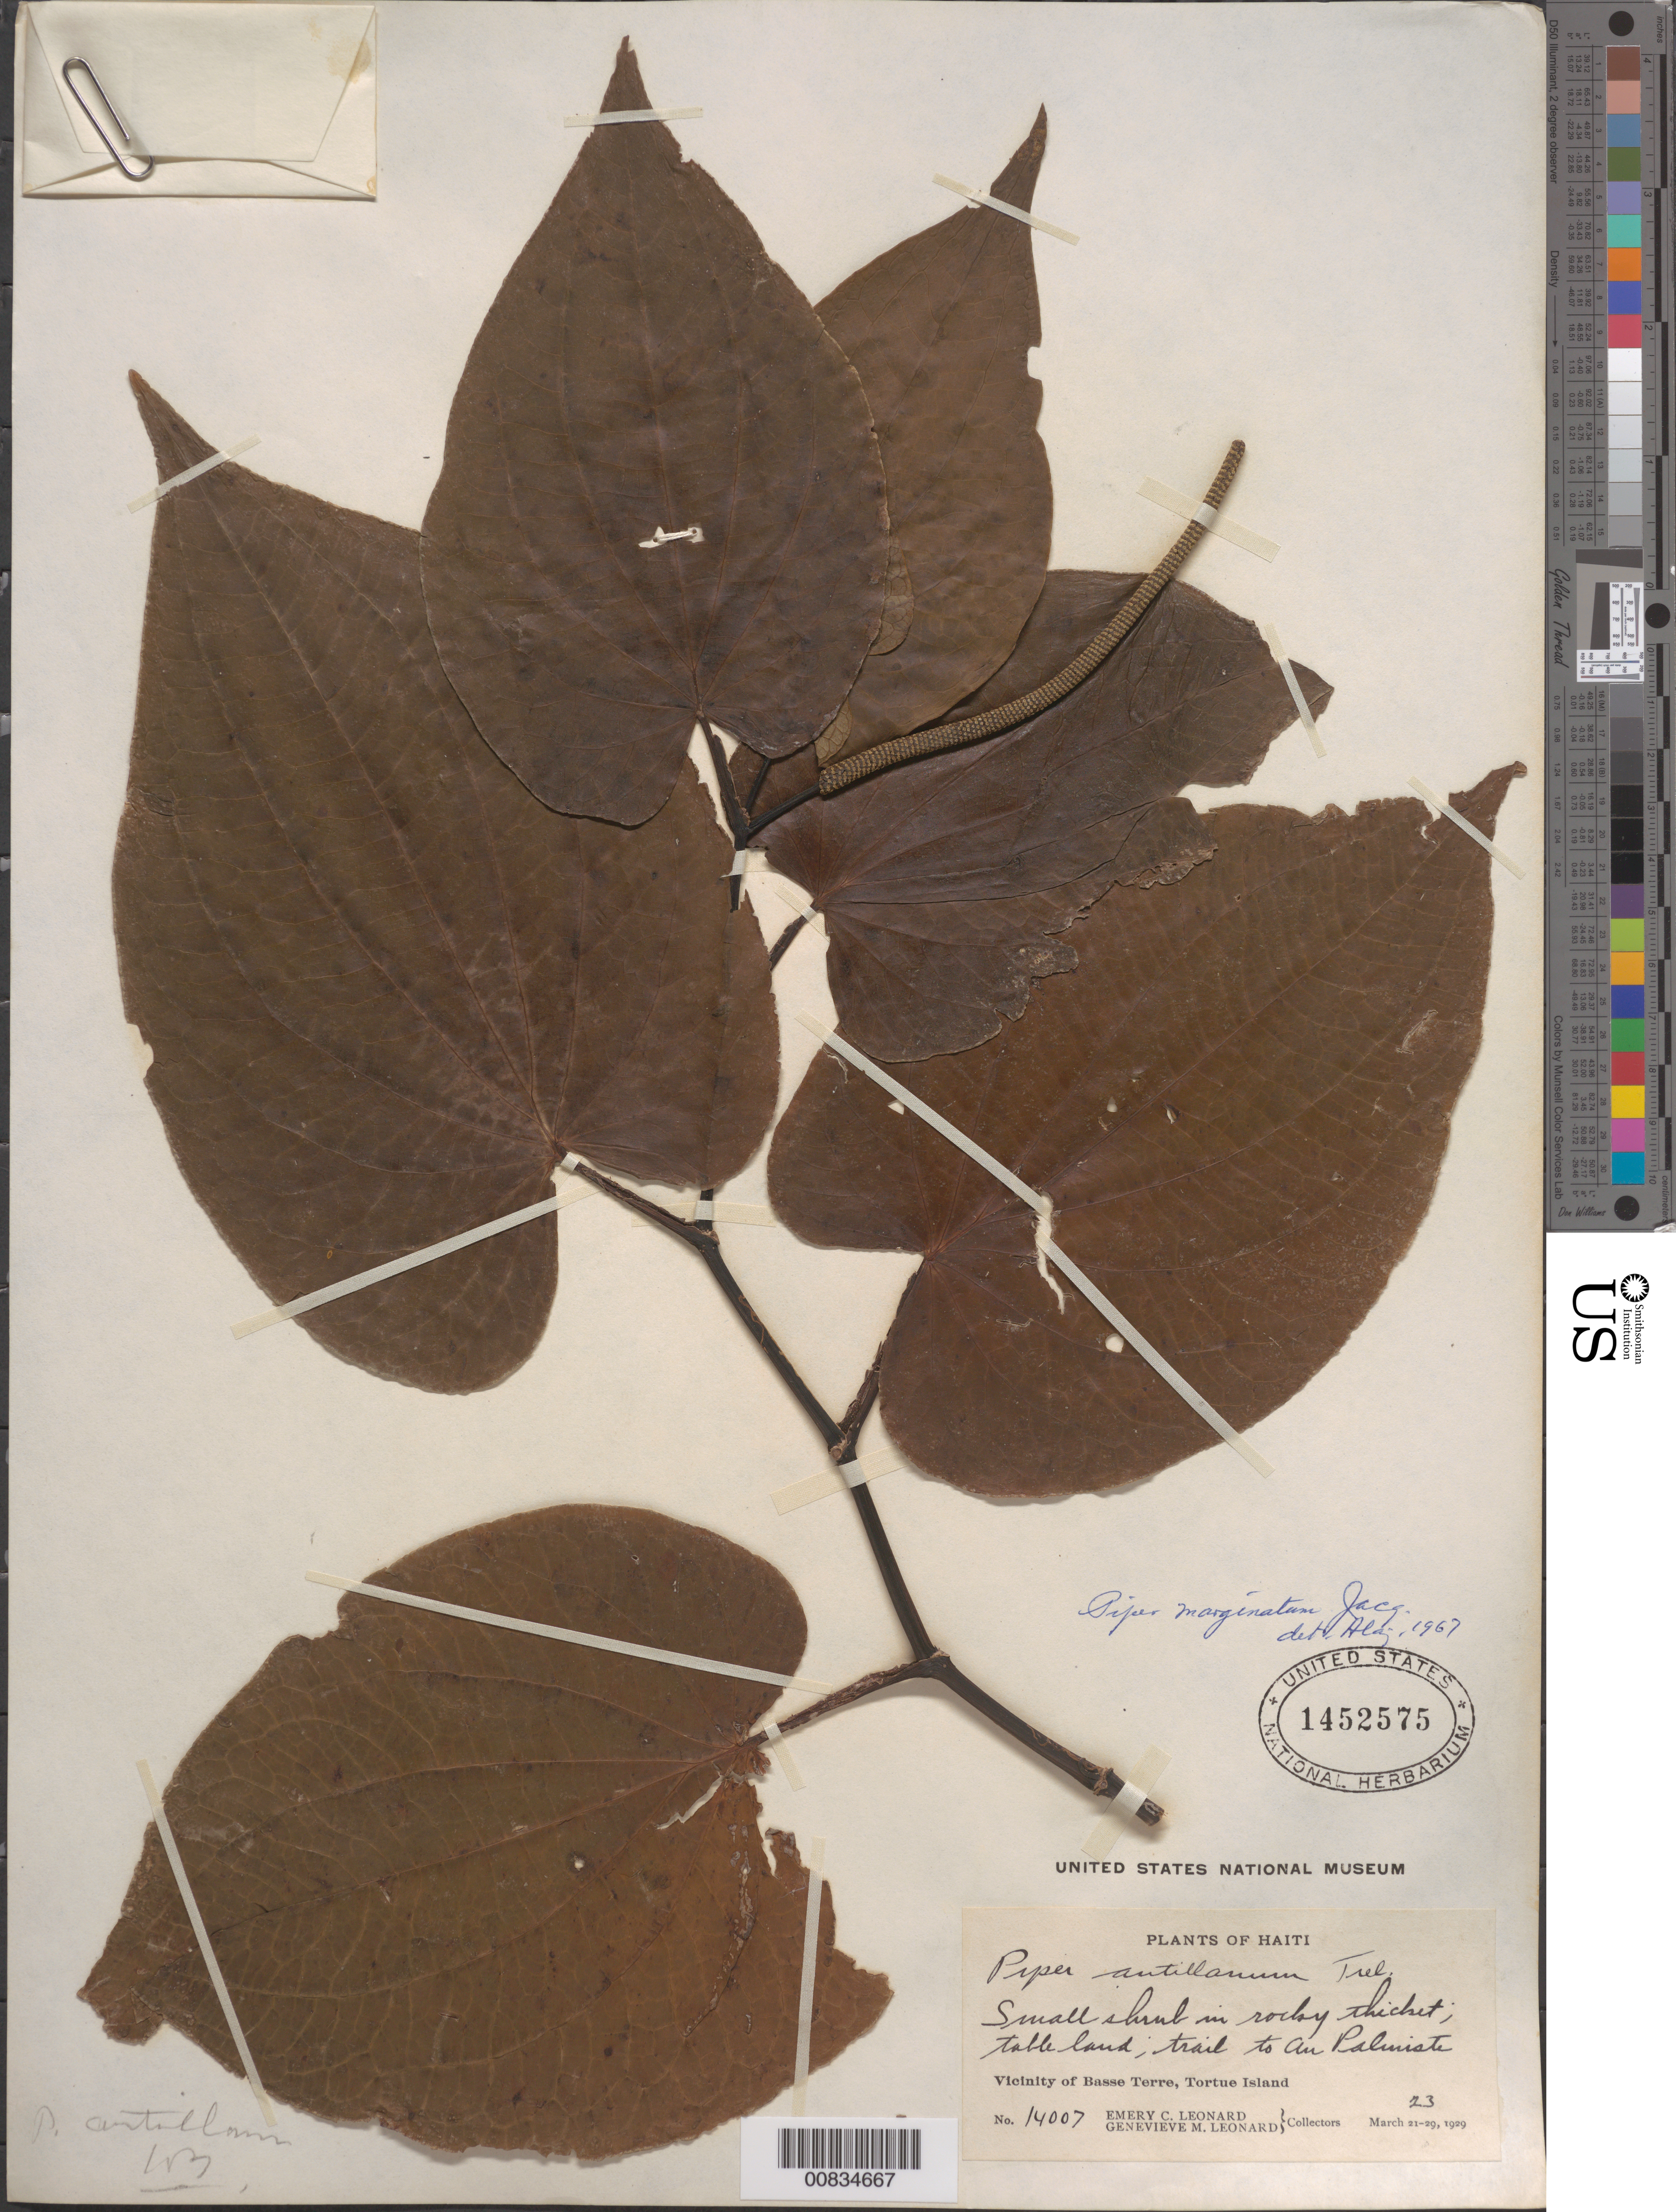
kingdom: Plantae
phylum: Tracheophyta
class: Magnoliopsida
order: Piperales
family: Piperaceae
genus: Piper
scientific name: Piper marginatum var. domatiiferum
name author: Trel.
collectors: E. C. Leonard & G. M. Leonard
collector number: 14007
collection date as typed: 23 Mar 1929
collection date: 1929-03-23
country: Haiti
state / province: Nord-Óuest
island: Île de la Tortue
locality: Vicinity of Basse Terre, Tortue Island. Table-land; trail to Au Palmiste.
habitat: Rocky thicket; table-land.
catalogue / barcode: US 1452575